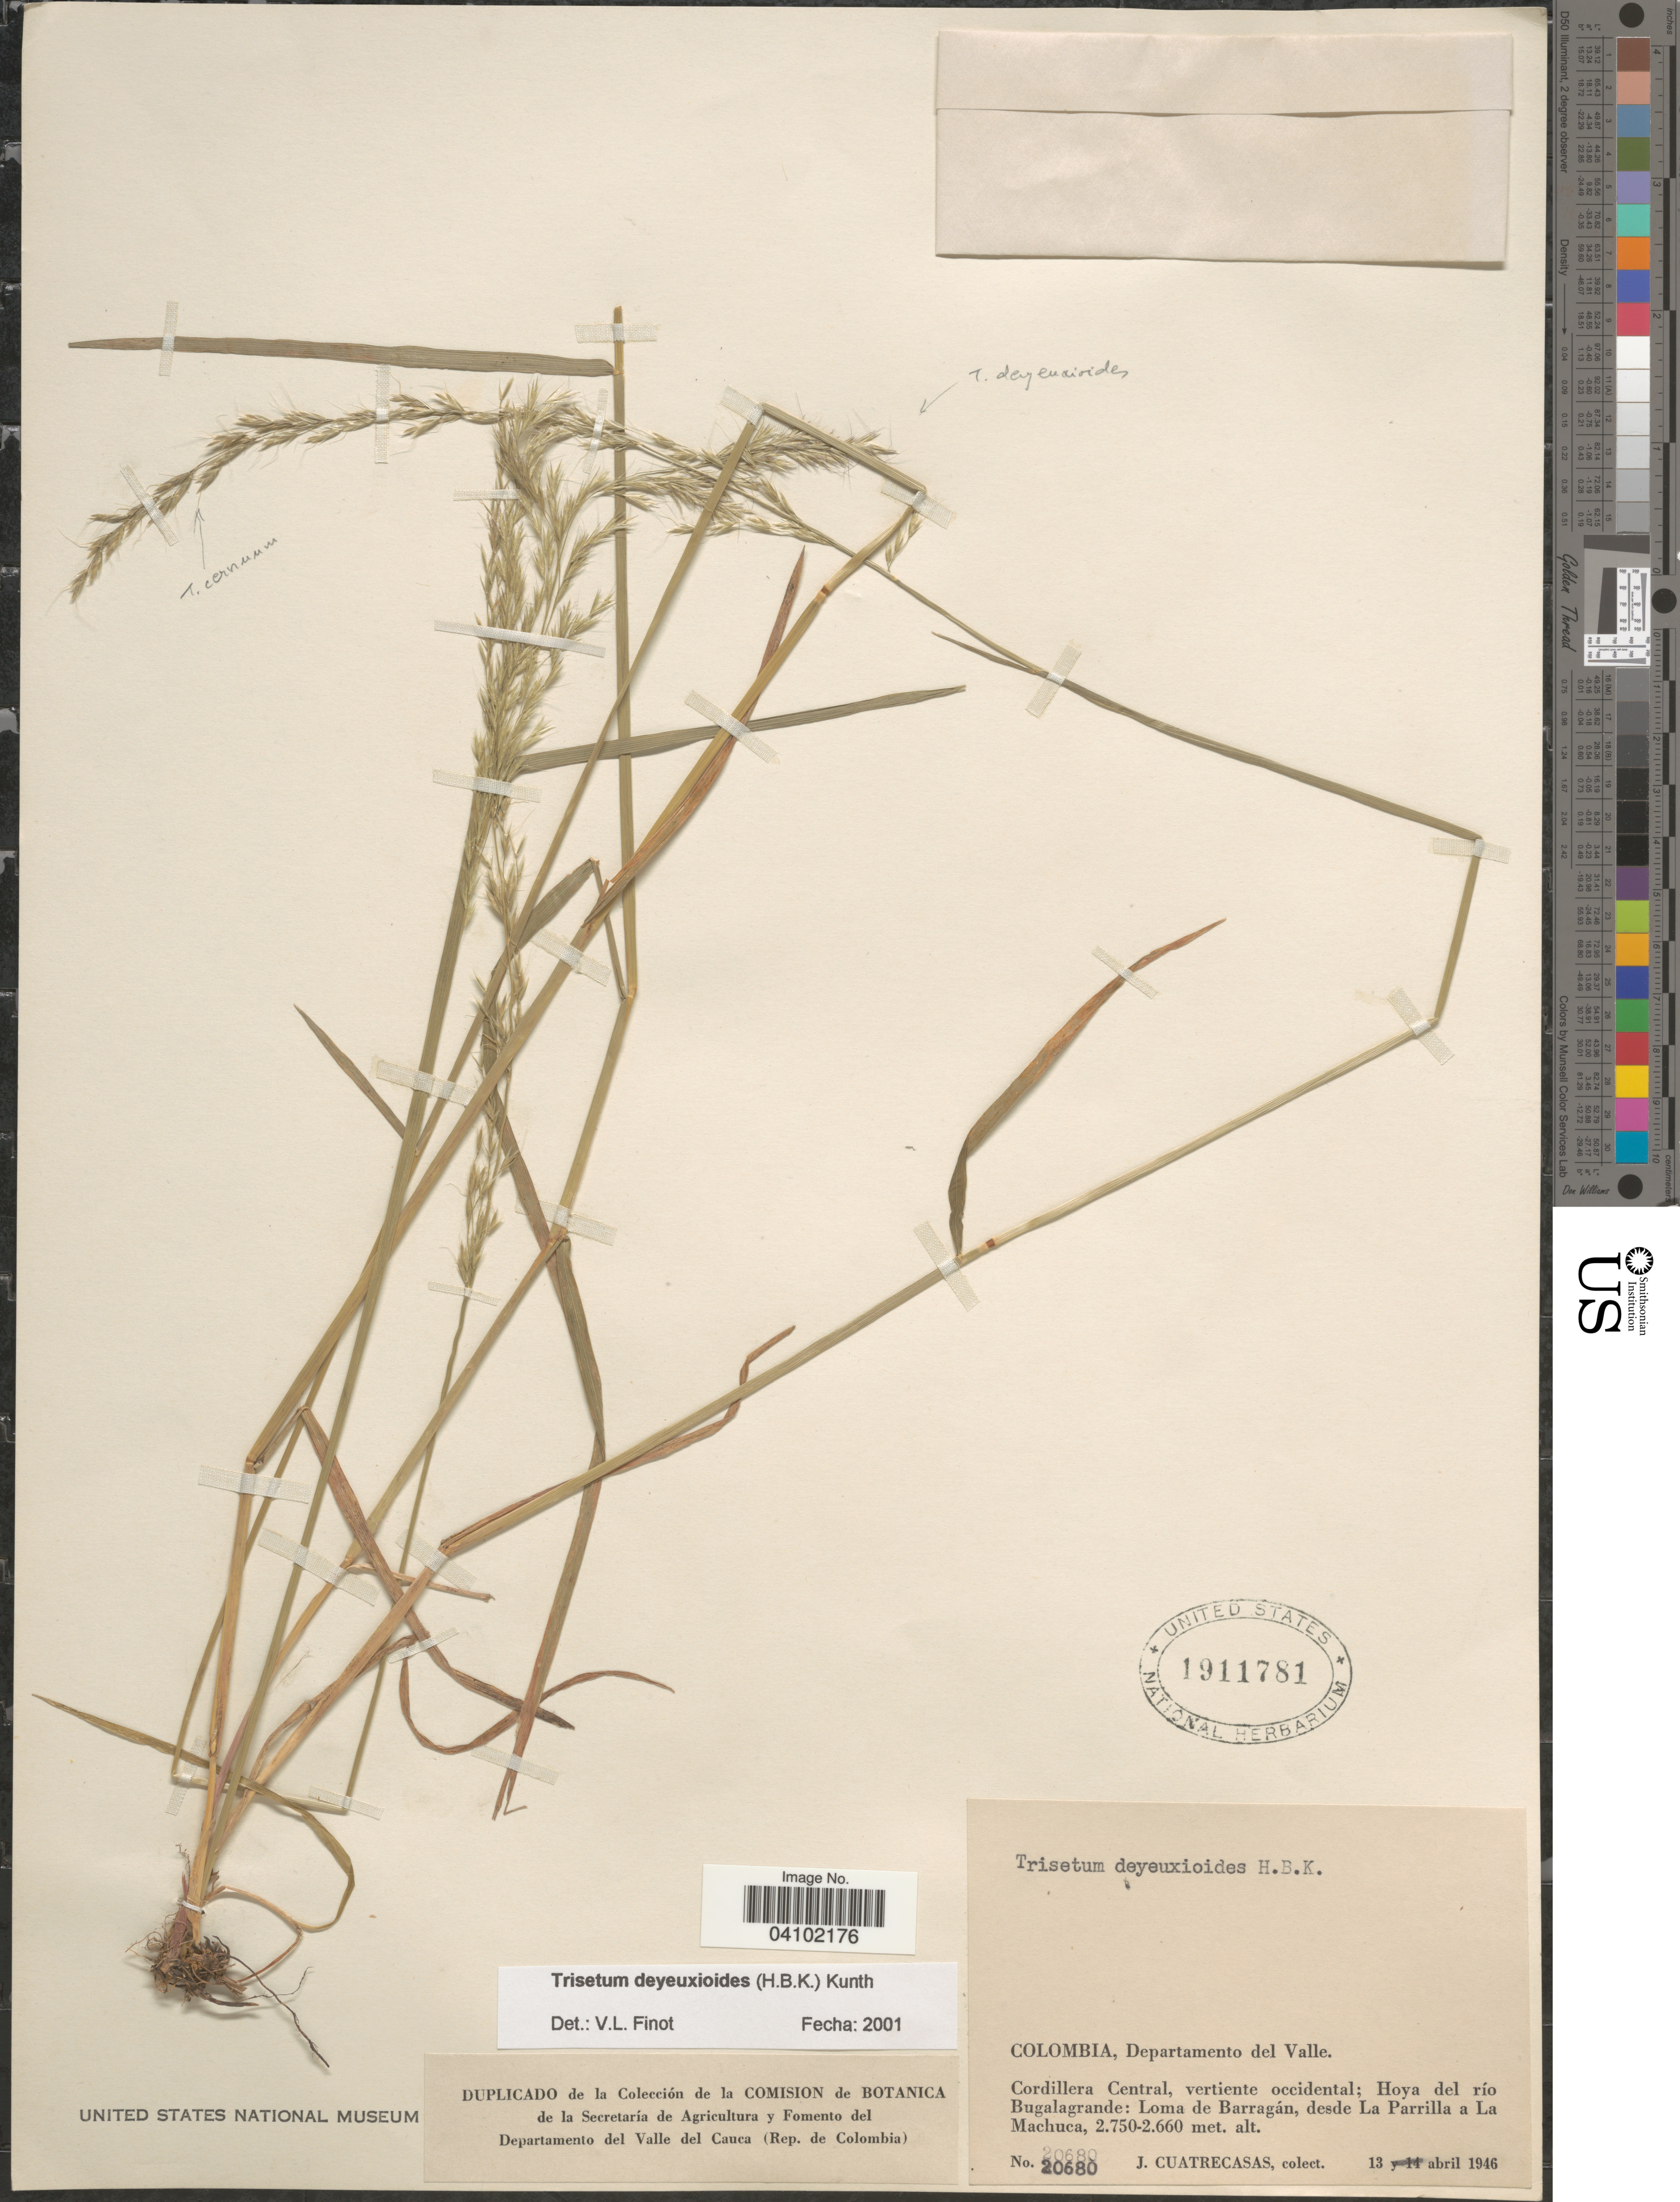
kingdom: Plantae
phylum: Tracheophyta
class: Liliopsida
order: Poales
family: Poaceae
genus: Peyritschia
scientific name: Peyritschia deyeuxioides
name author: (Kunth) Finot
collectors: J. Cuatrecasas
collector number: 20680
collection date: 1946-04-13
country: Colombia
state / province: Valle del Cauca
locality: Departamento del Valle. Cordillera Central, vertiente occidental; Hoya del río Bugalagrande: Loma de Barragán, desde La Parrilla a La Machuca.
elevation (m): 2660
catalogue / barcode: US 1911781